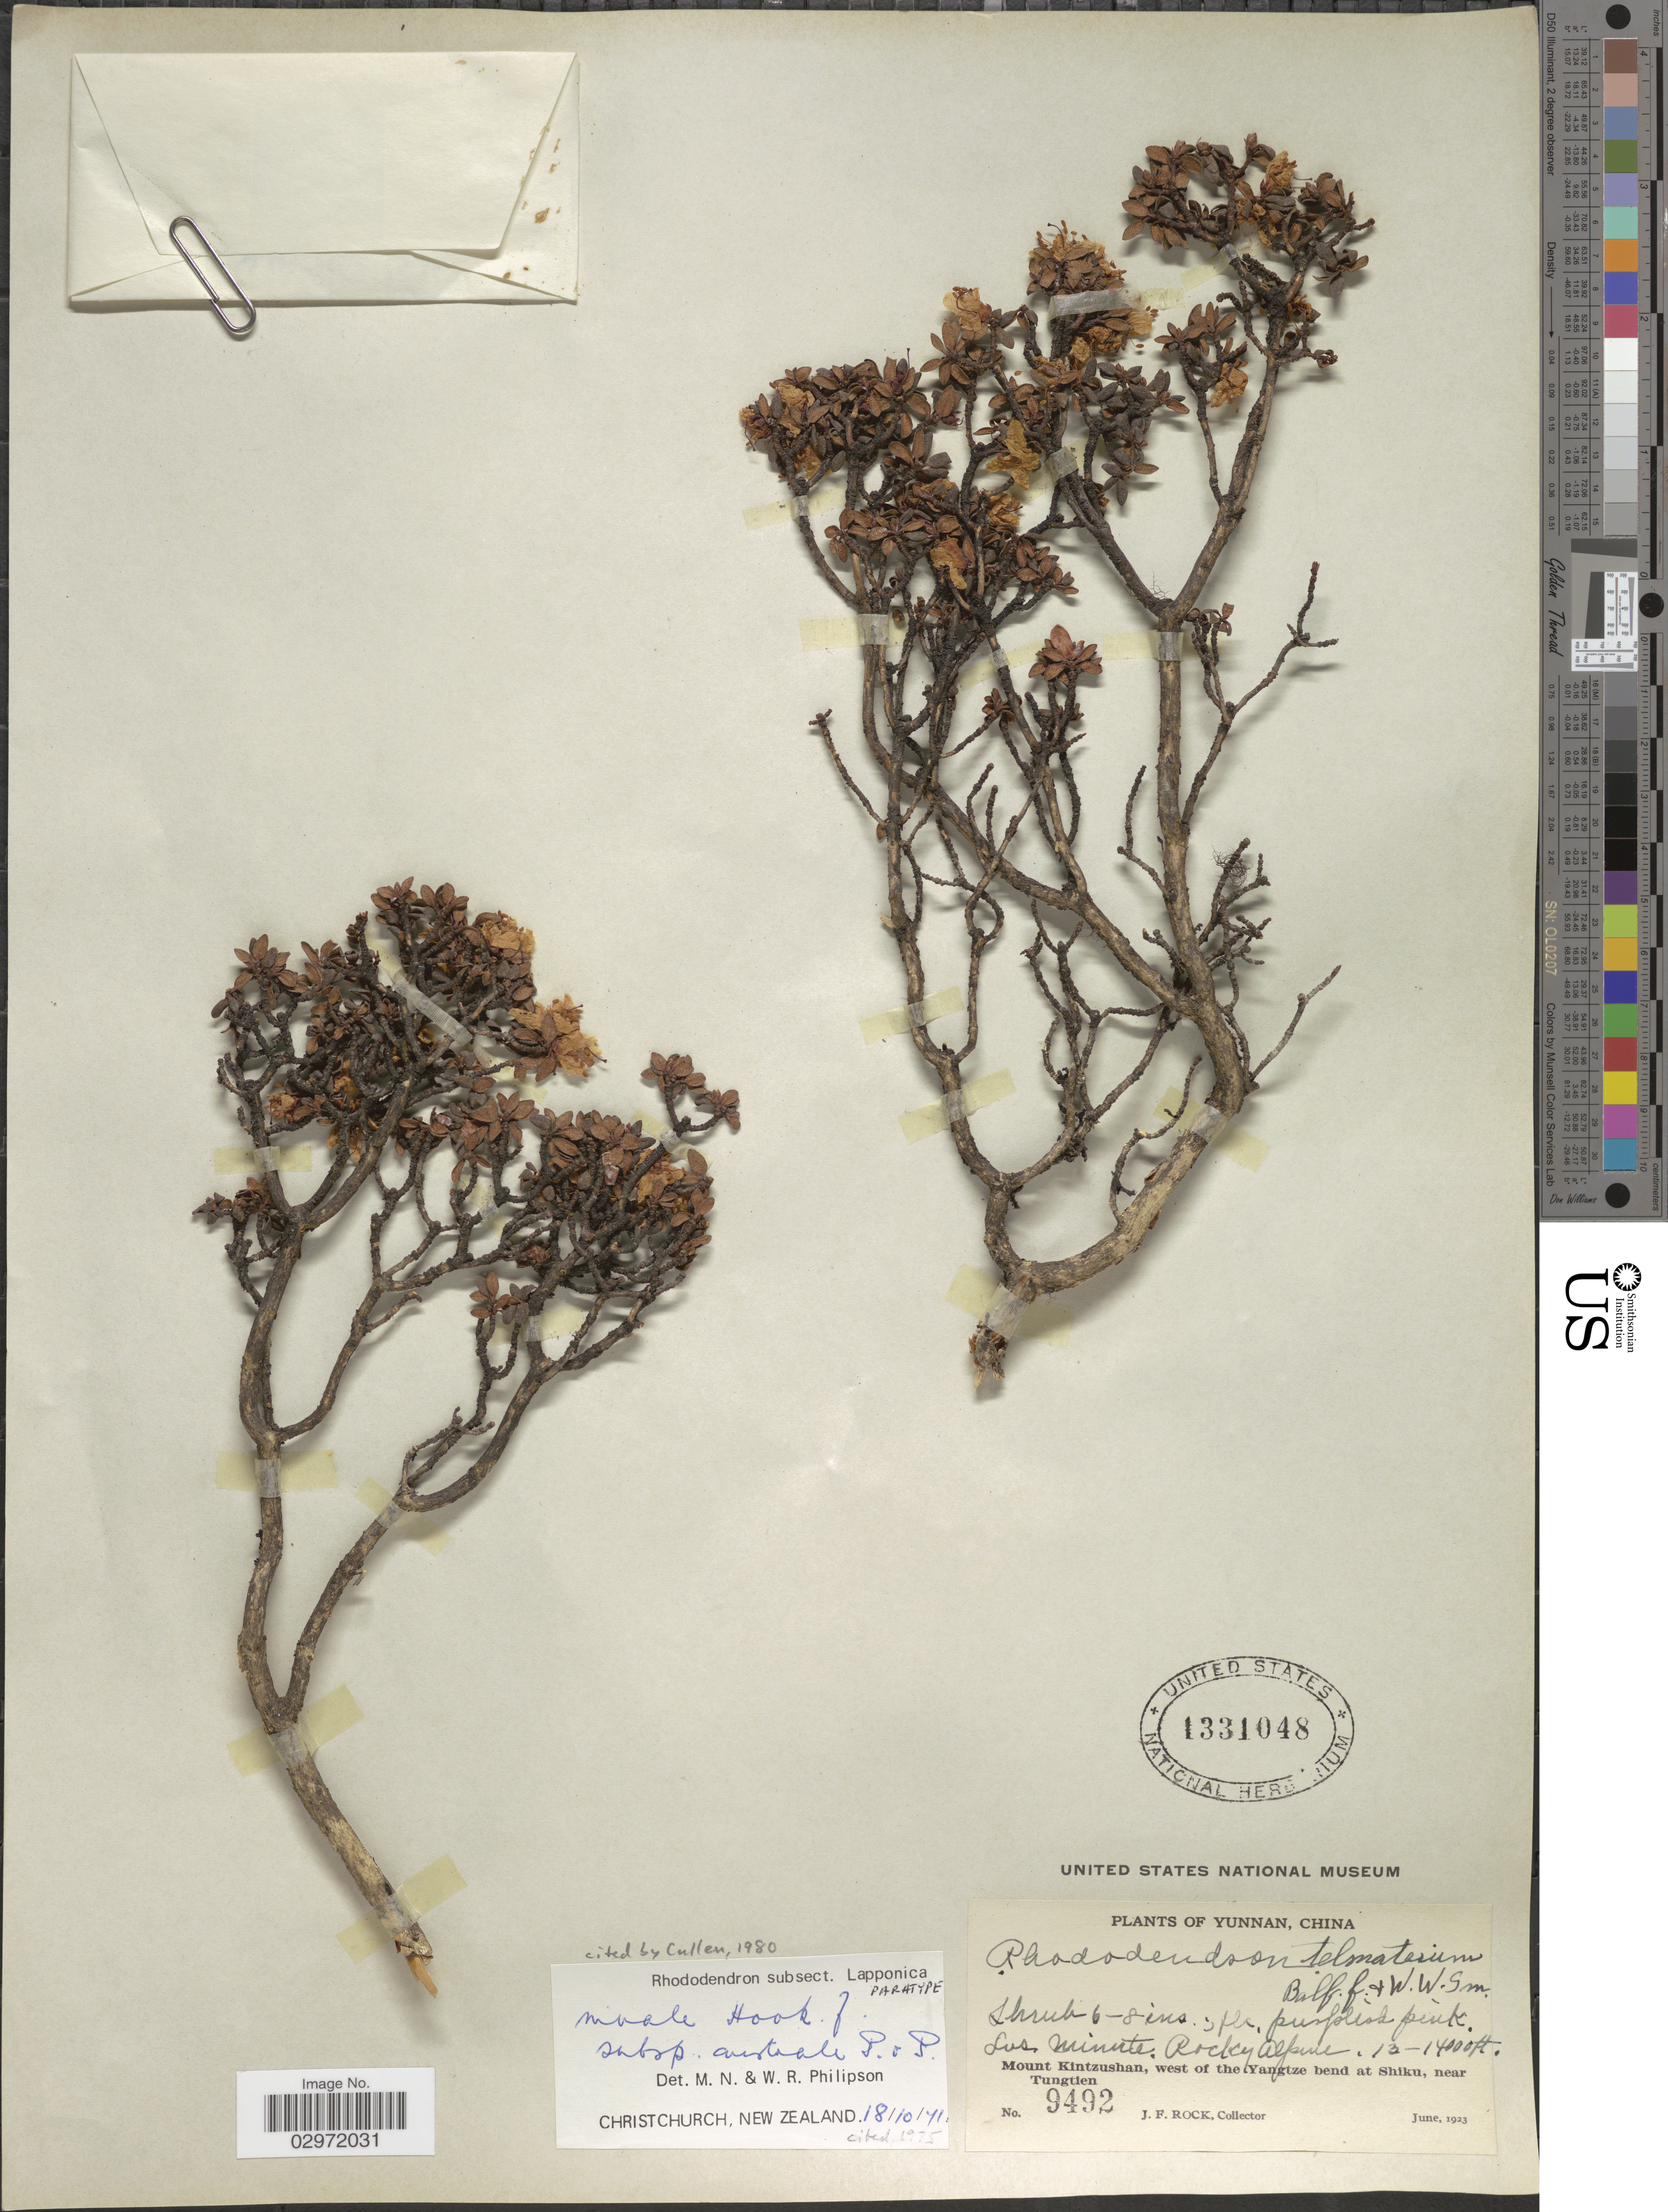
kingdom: Plantae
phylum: Tracheophyta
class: Magnoliopsida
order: Ericales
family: Ericaceae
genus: Rhododendron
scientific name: Rhododendron nivale subsp. australe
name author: M. N. Philipson & Philipson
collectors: J. Rock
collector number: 9492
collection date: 1923-06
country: China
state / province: Yunnan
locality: Los Minute. Rocky alpine. west of the Yangtze bend at Shiku, near Tungtien.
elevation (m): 3962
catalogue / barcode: US 1331048